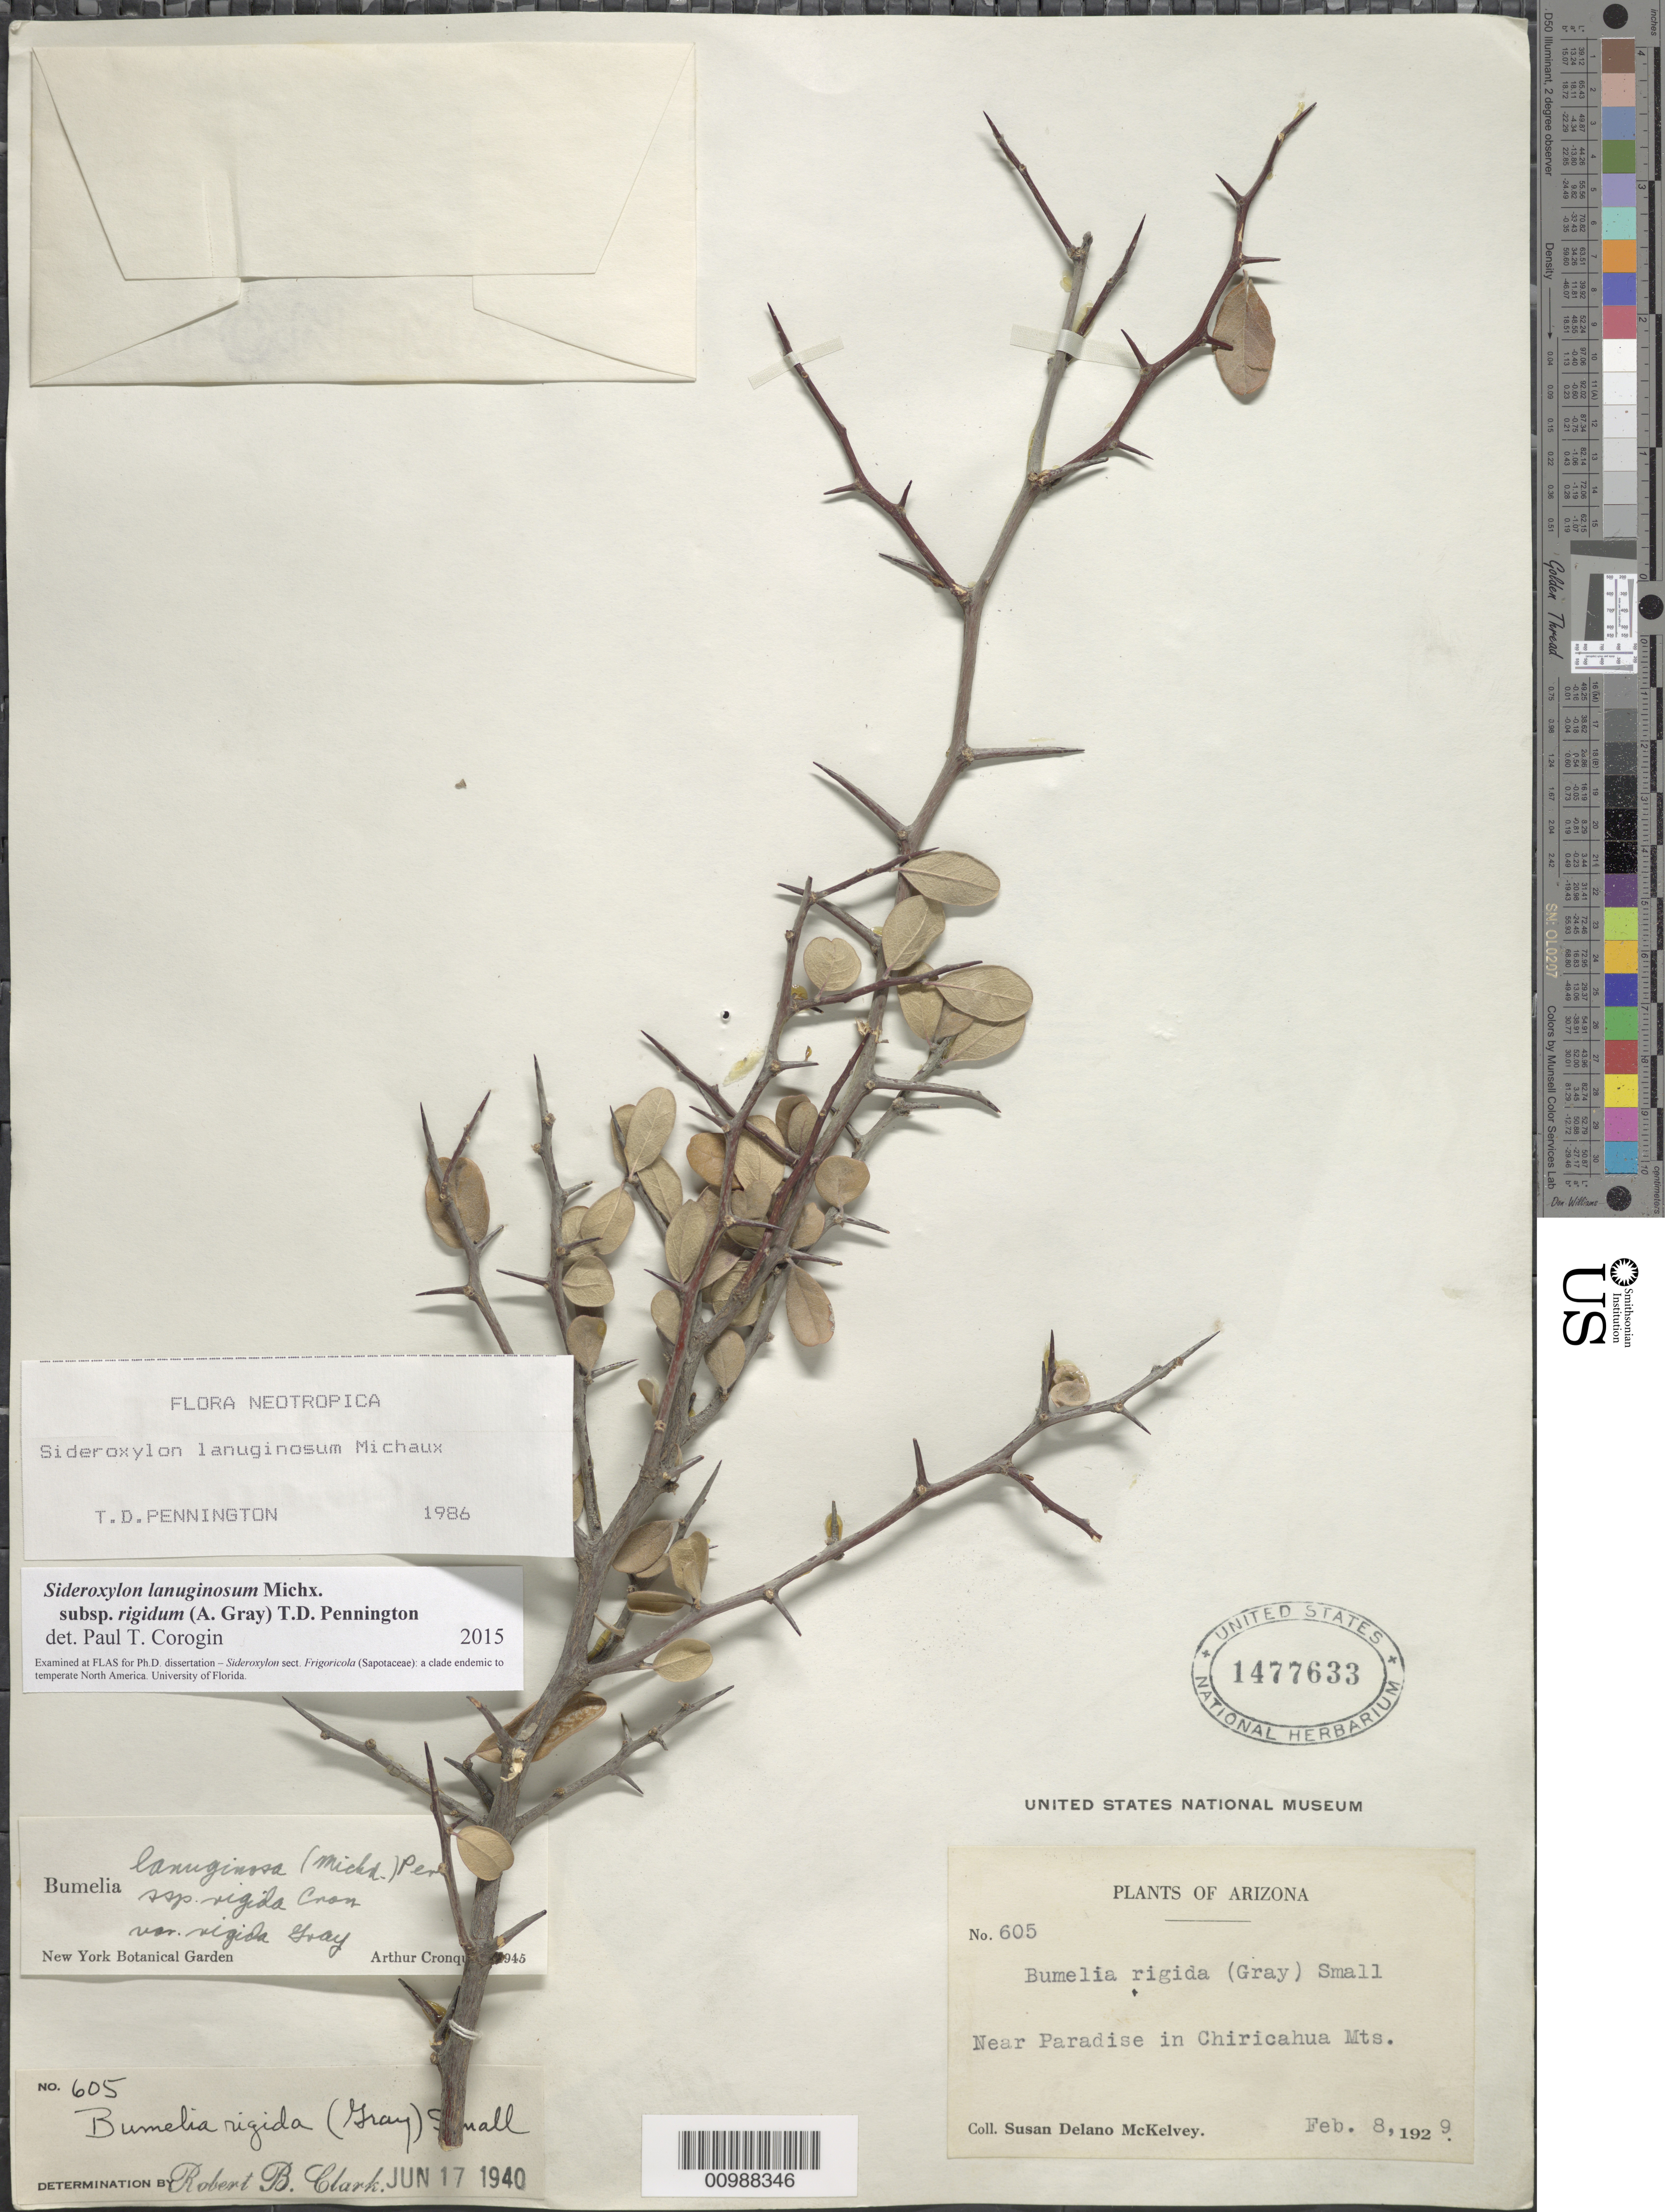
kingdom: Plantae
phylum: Tracheophyta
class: Magnoliopsida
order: Ericales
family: Sapotaceae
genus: Bumelia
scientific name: Bumelia lanuginosa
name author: (Michx.) Pers.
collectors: S. A. McKelvey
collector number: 605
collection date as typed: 08 Feb 1928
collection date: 1928-02-08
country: United States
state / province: Arizona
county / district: Cochise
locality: Near Paradise, Chiricahua Mountains.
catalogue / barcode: US 1477633